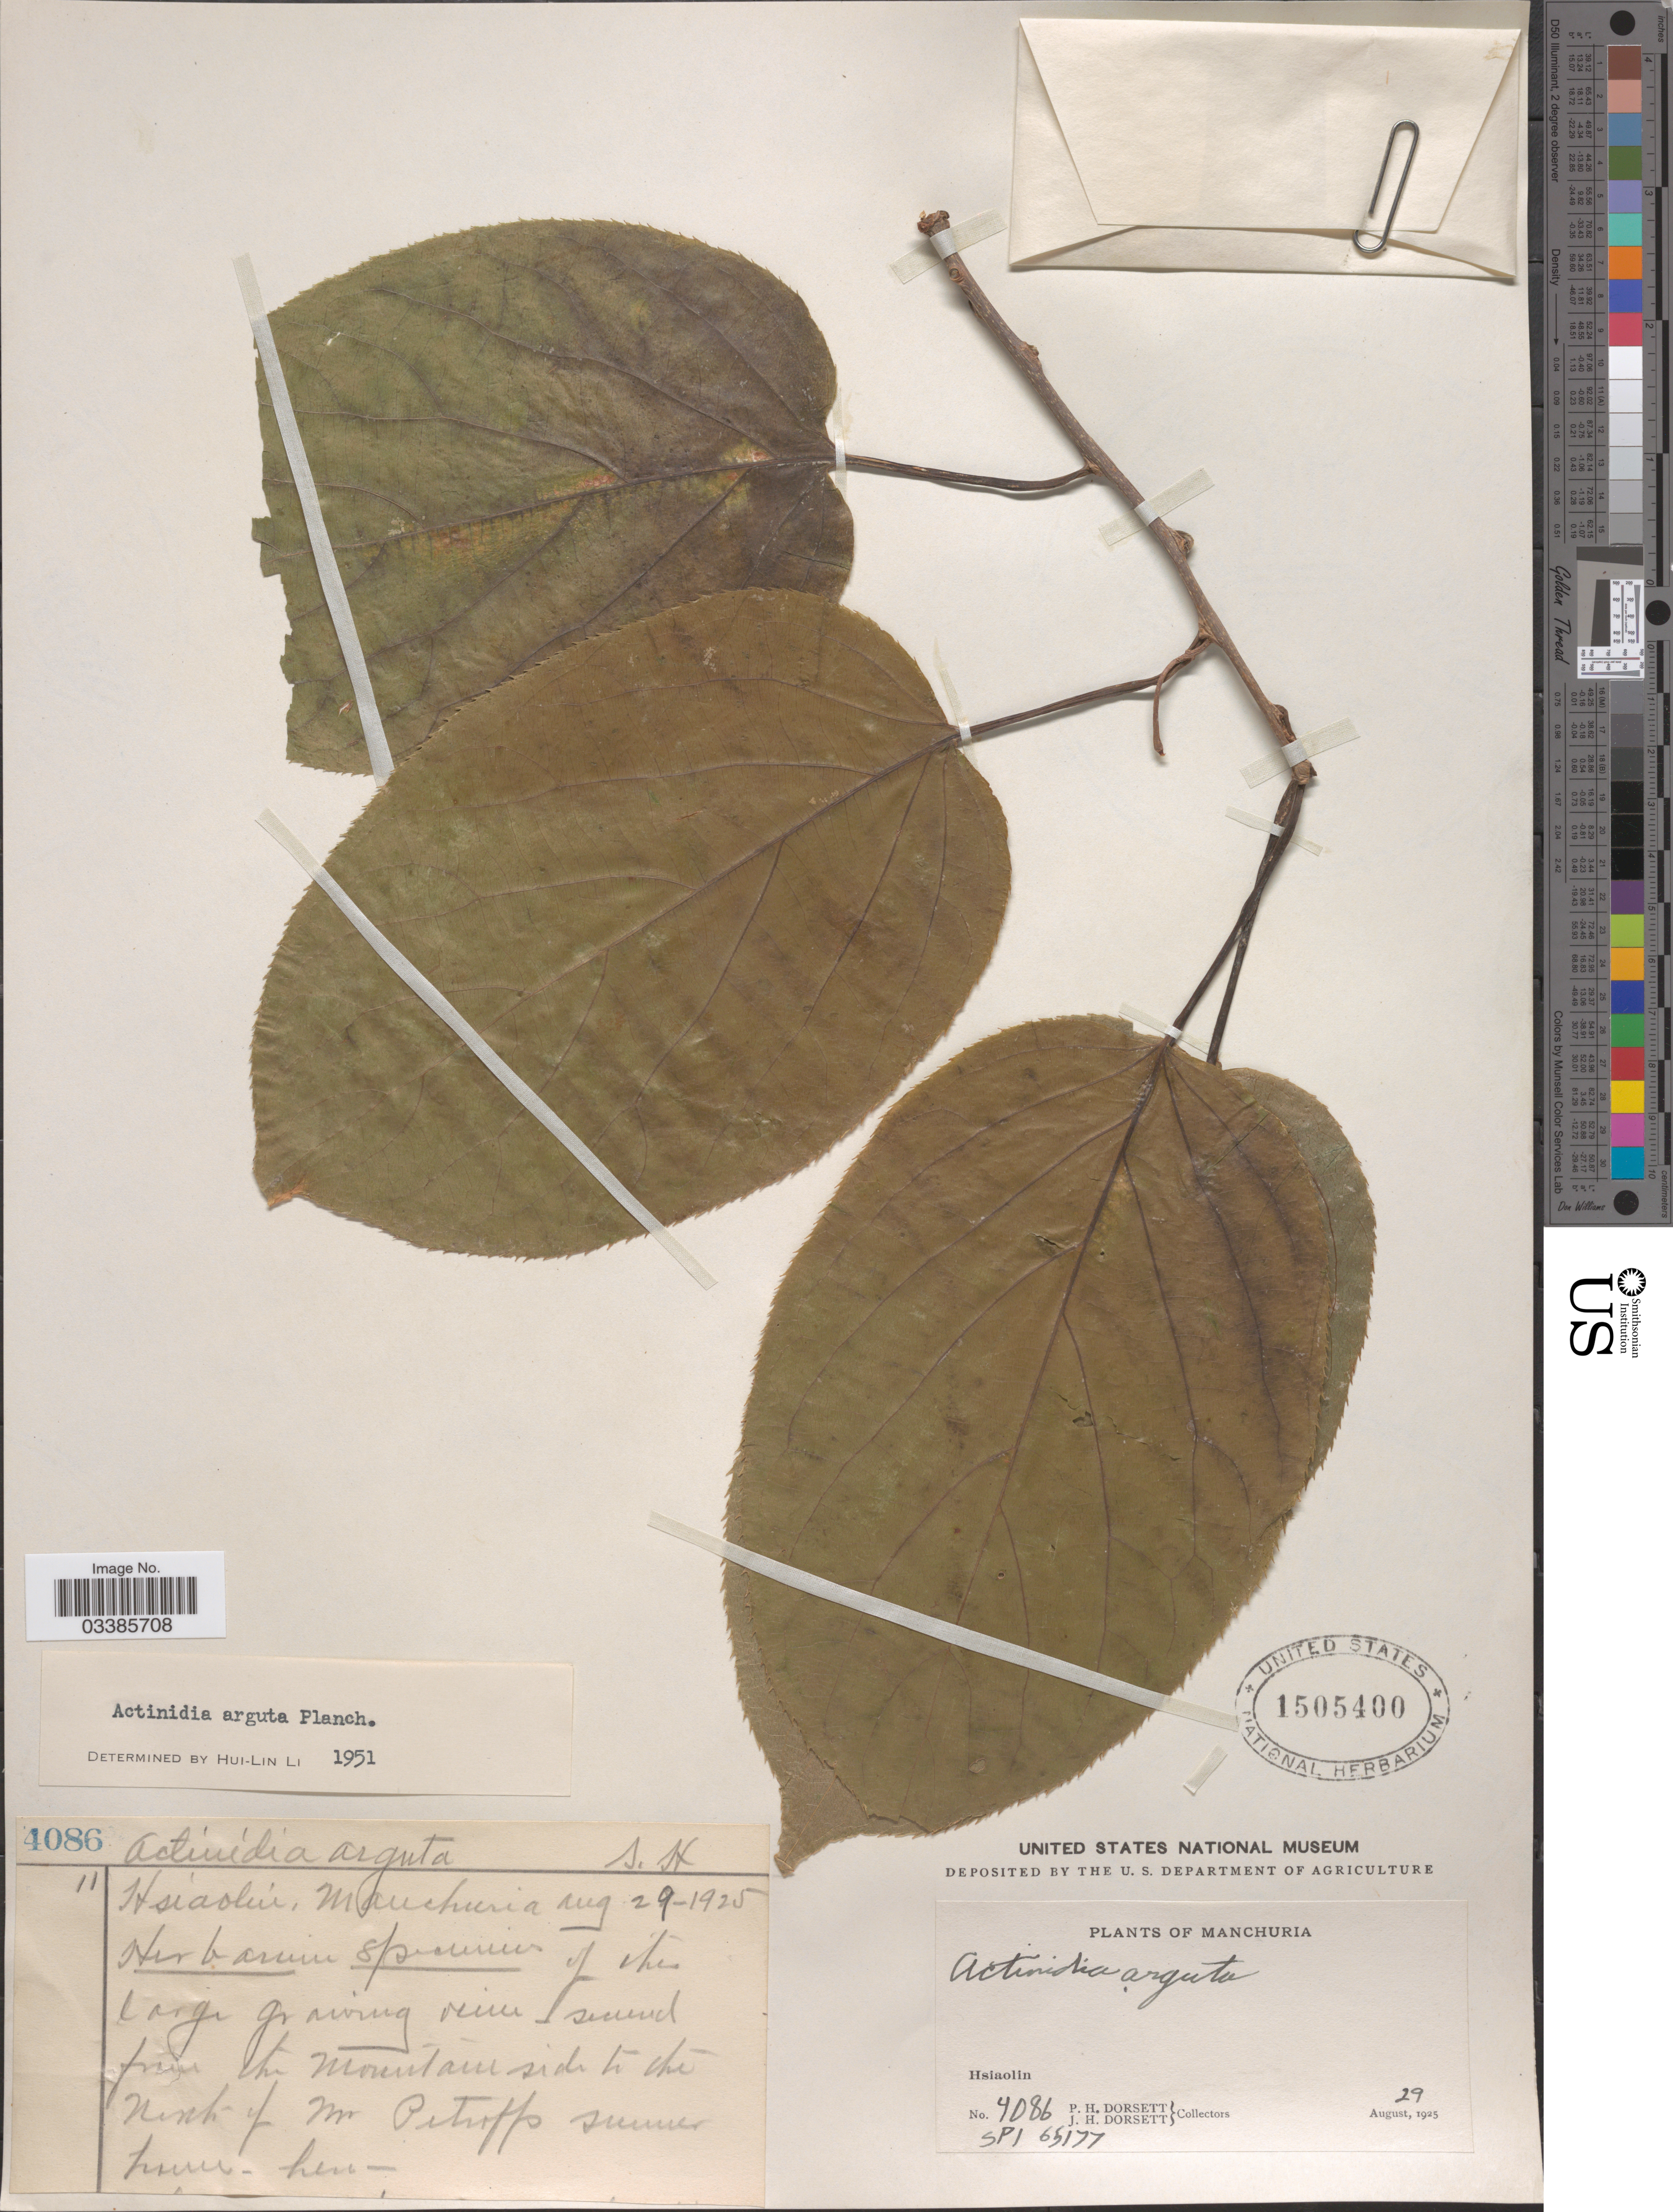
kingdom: Plantae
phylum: Tracheophyta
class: Magnoliopsida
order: Ericales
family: Actinidiaceae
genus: Actinidia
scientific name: Actinidia arguta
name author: (Siebold & Zucc.) Planch. ex Miq.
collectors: P. H. Dorsett & J. Dorsett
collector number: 4086/SPI65177?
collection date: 1925-08-29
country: China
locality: Manchuria. Hsiaolin.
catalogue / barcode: US 1505400